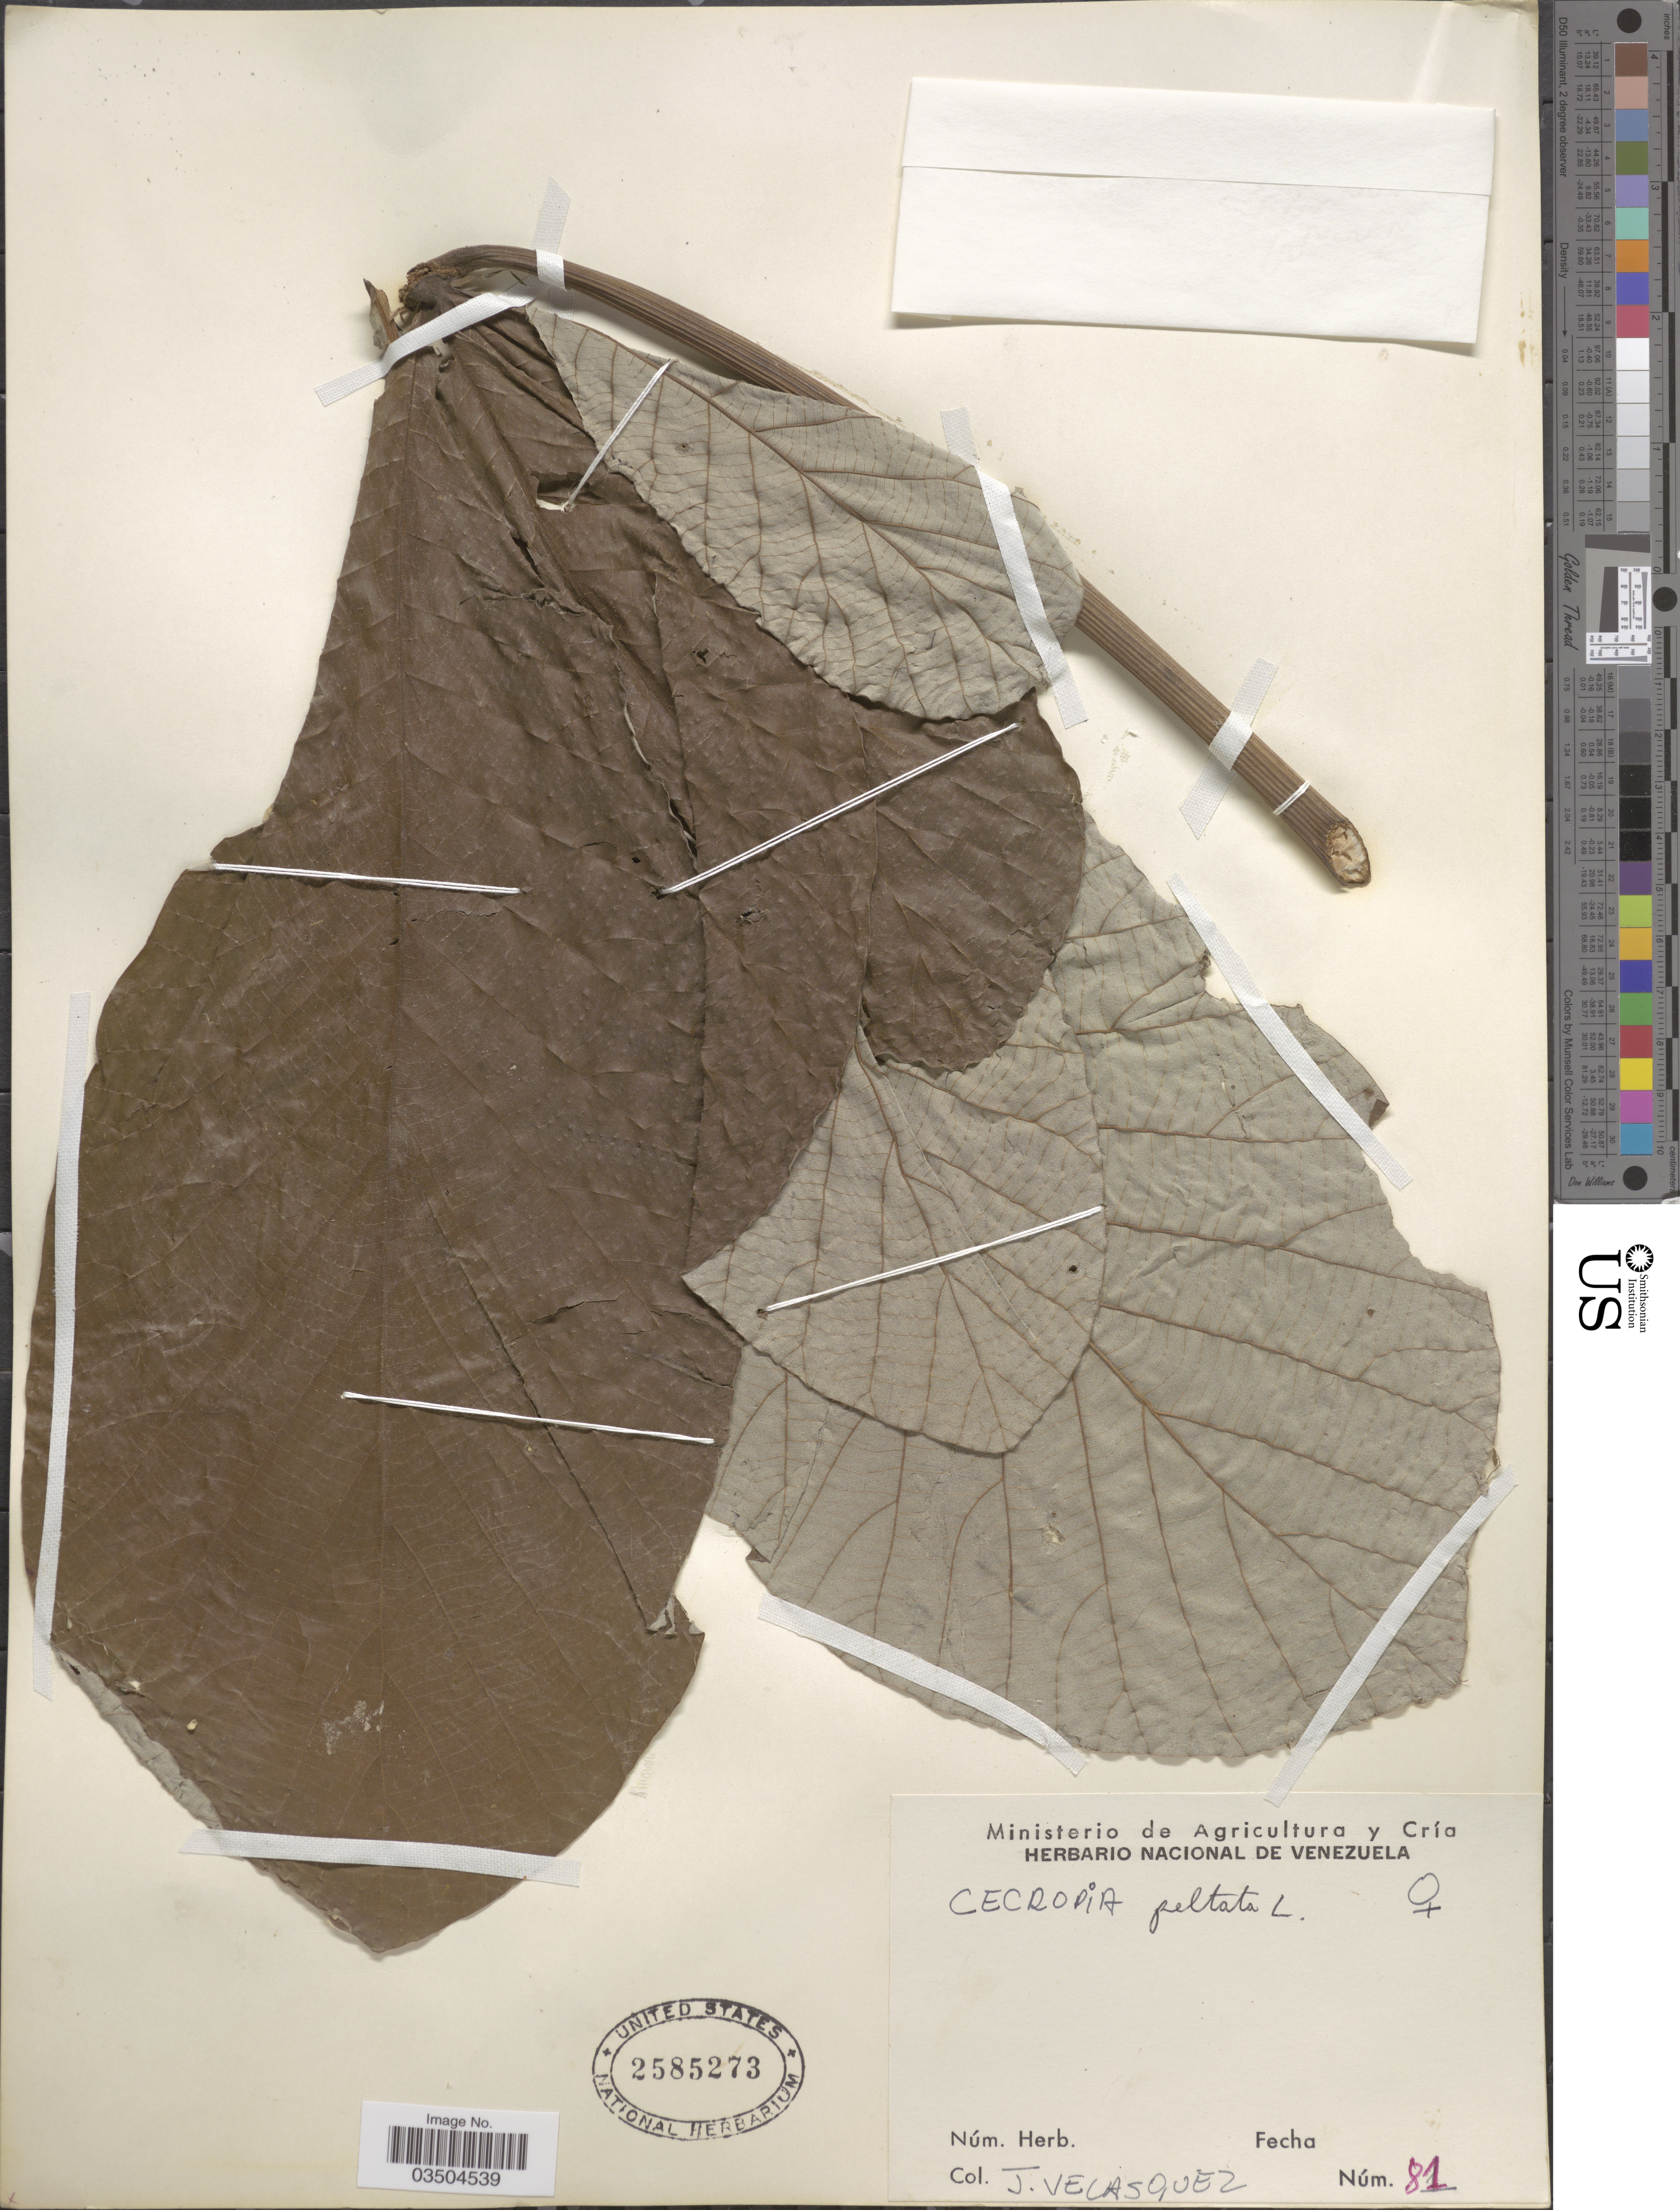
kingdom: Plantae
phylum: Tracheophyta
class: Magnoliopsida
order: Rosales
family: Urticaceae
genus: Cecropia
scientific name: Cecropia peltata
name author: L.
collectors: J. Velasquez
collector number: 81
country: Venezuela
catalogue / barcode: US 2585273